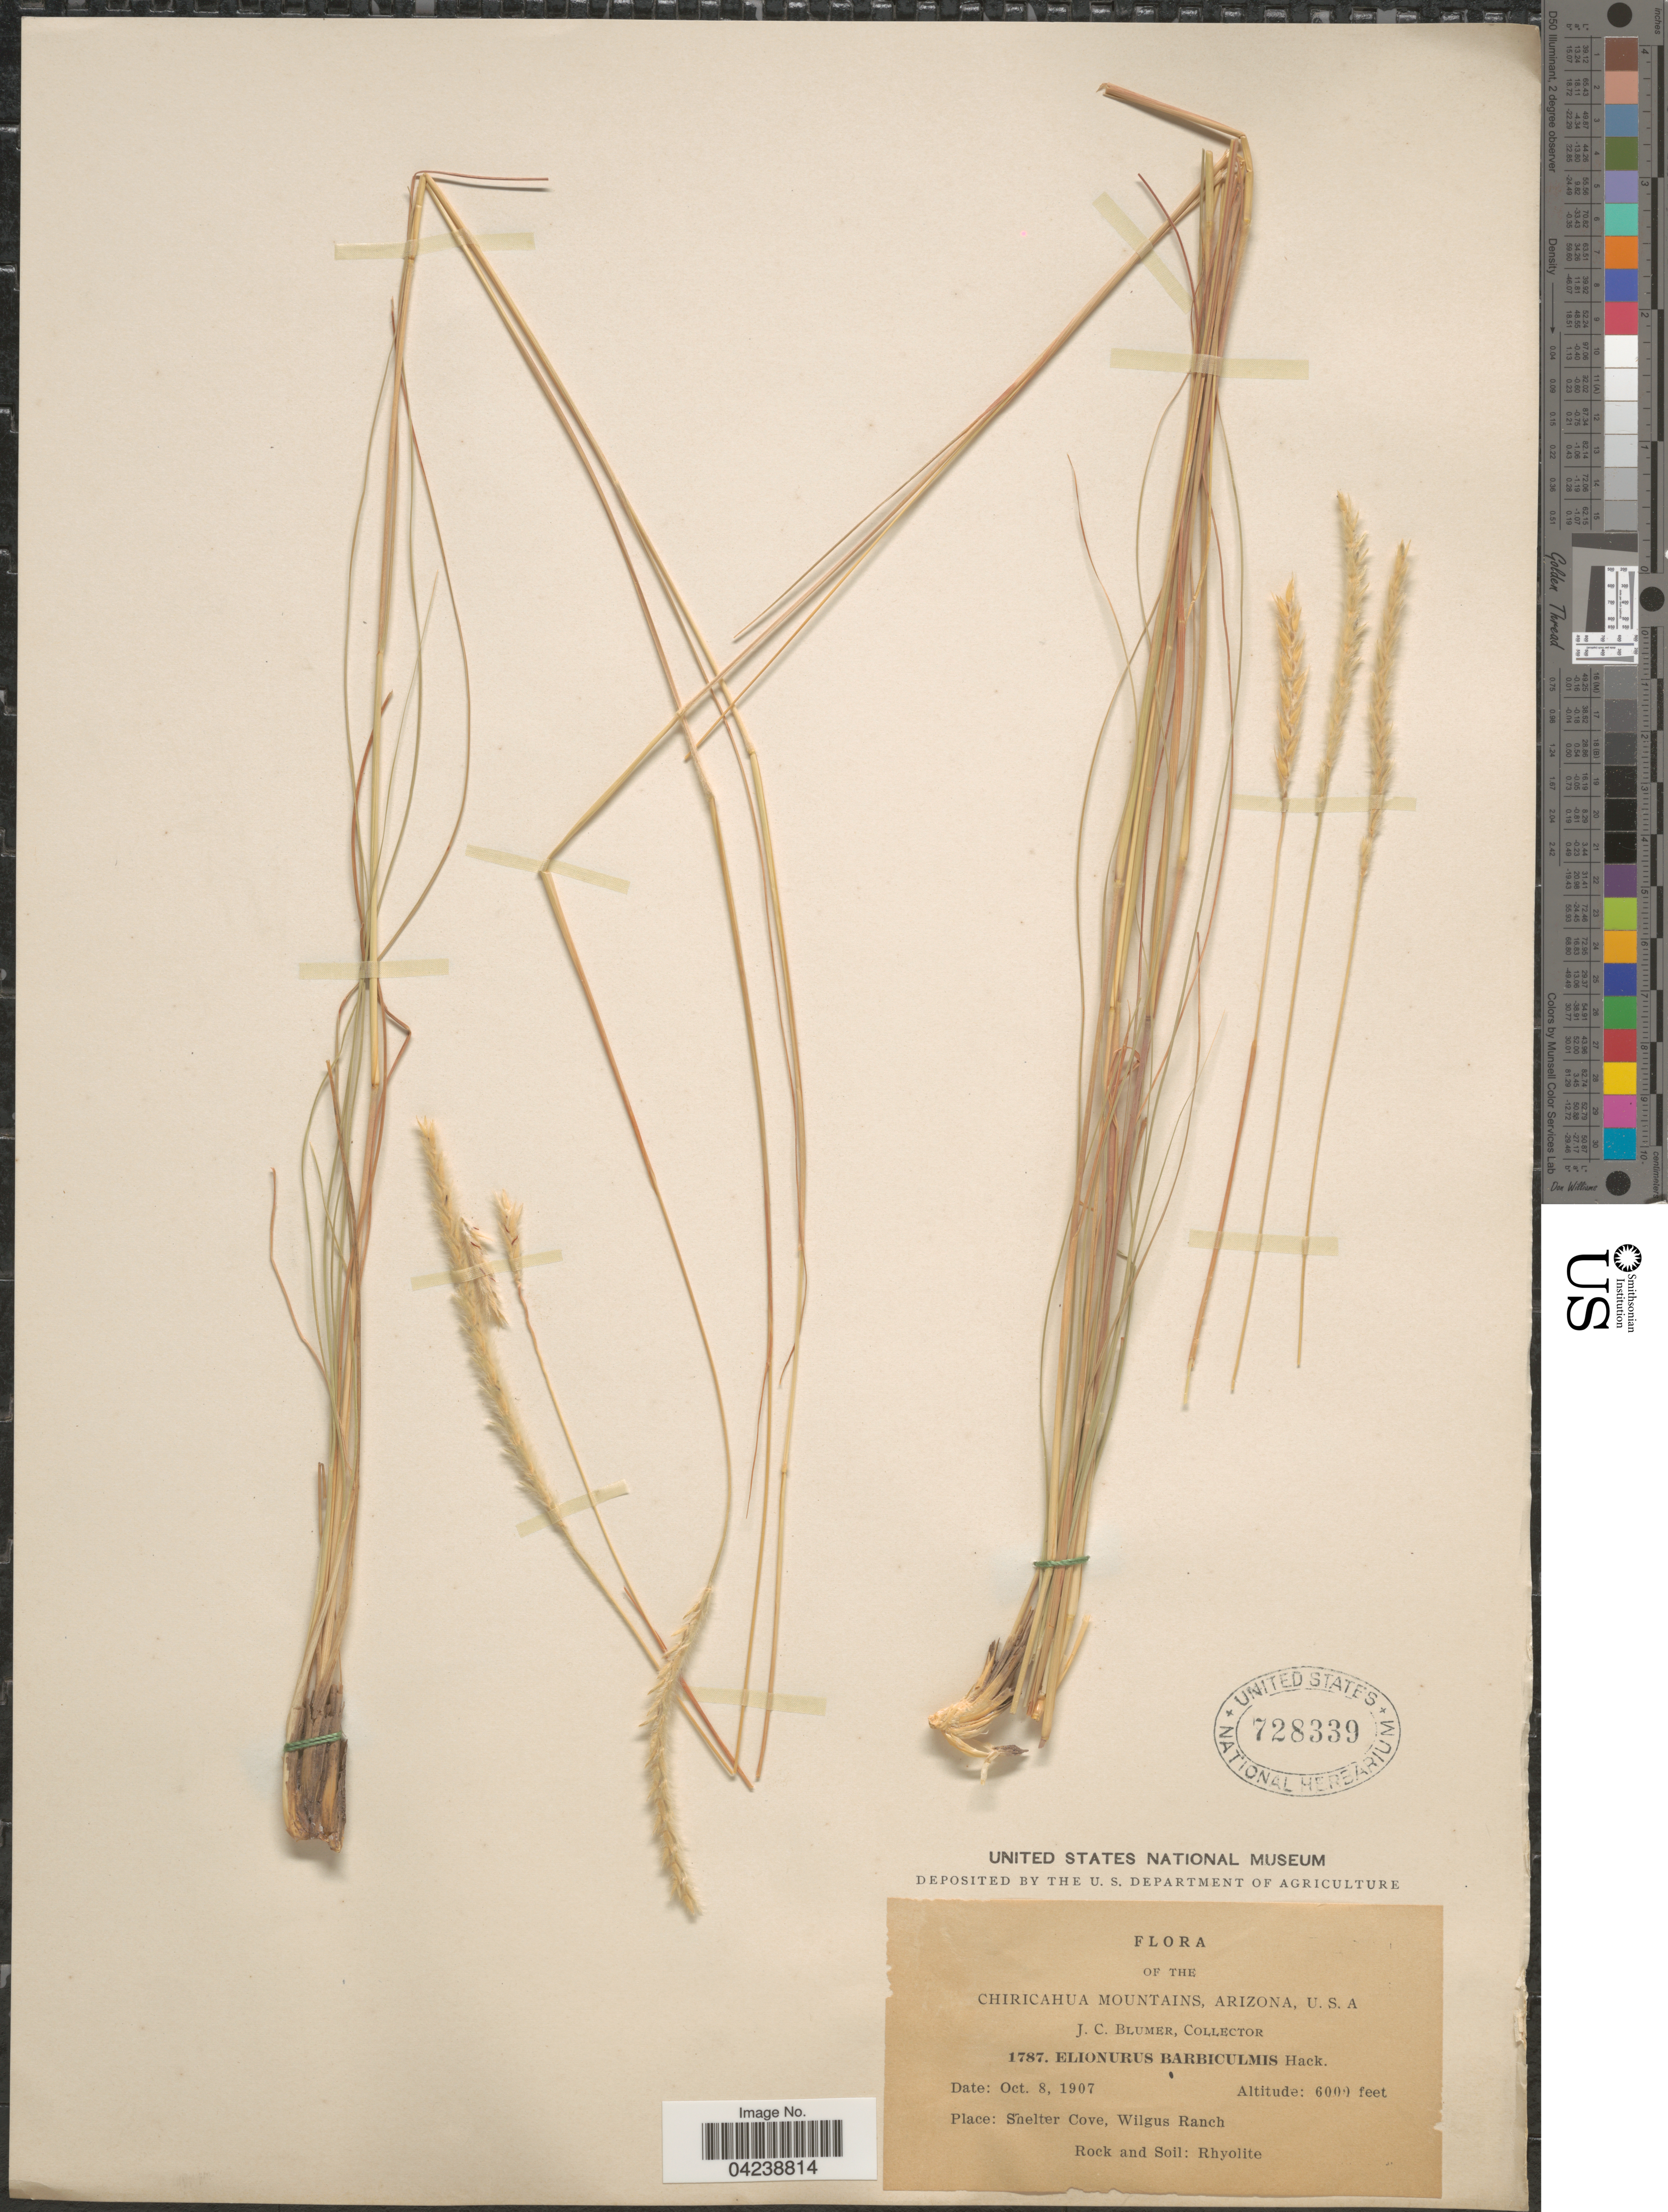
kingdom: Plantae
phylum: Tracheophyta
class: Liliopsida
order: Poales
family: Poaceae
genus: Elionurus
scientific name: Elionurus barbiculmis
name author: Hack. in A. DC.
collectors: J. C. Blumer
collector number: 1787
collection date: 1907-10-08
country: United States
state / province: Arizona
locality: Chiricahua Mountains. Shelter Cove, Wilgus Ranch.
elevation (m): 1829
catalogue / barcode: US 728339